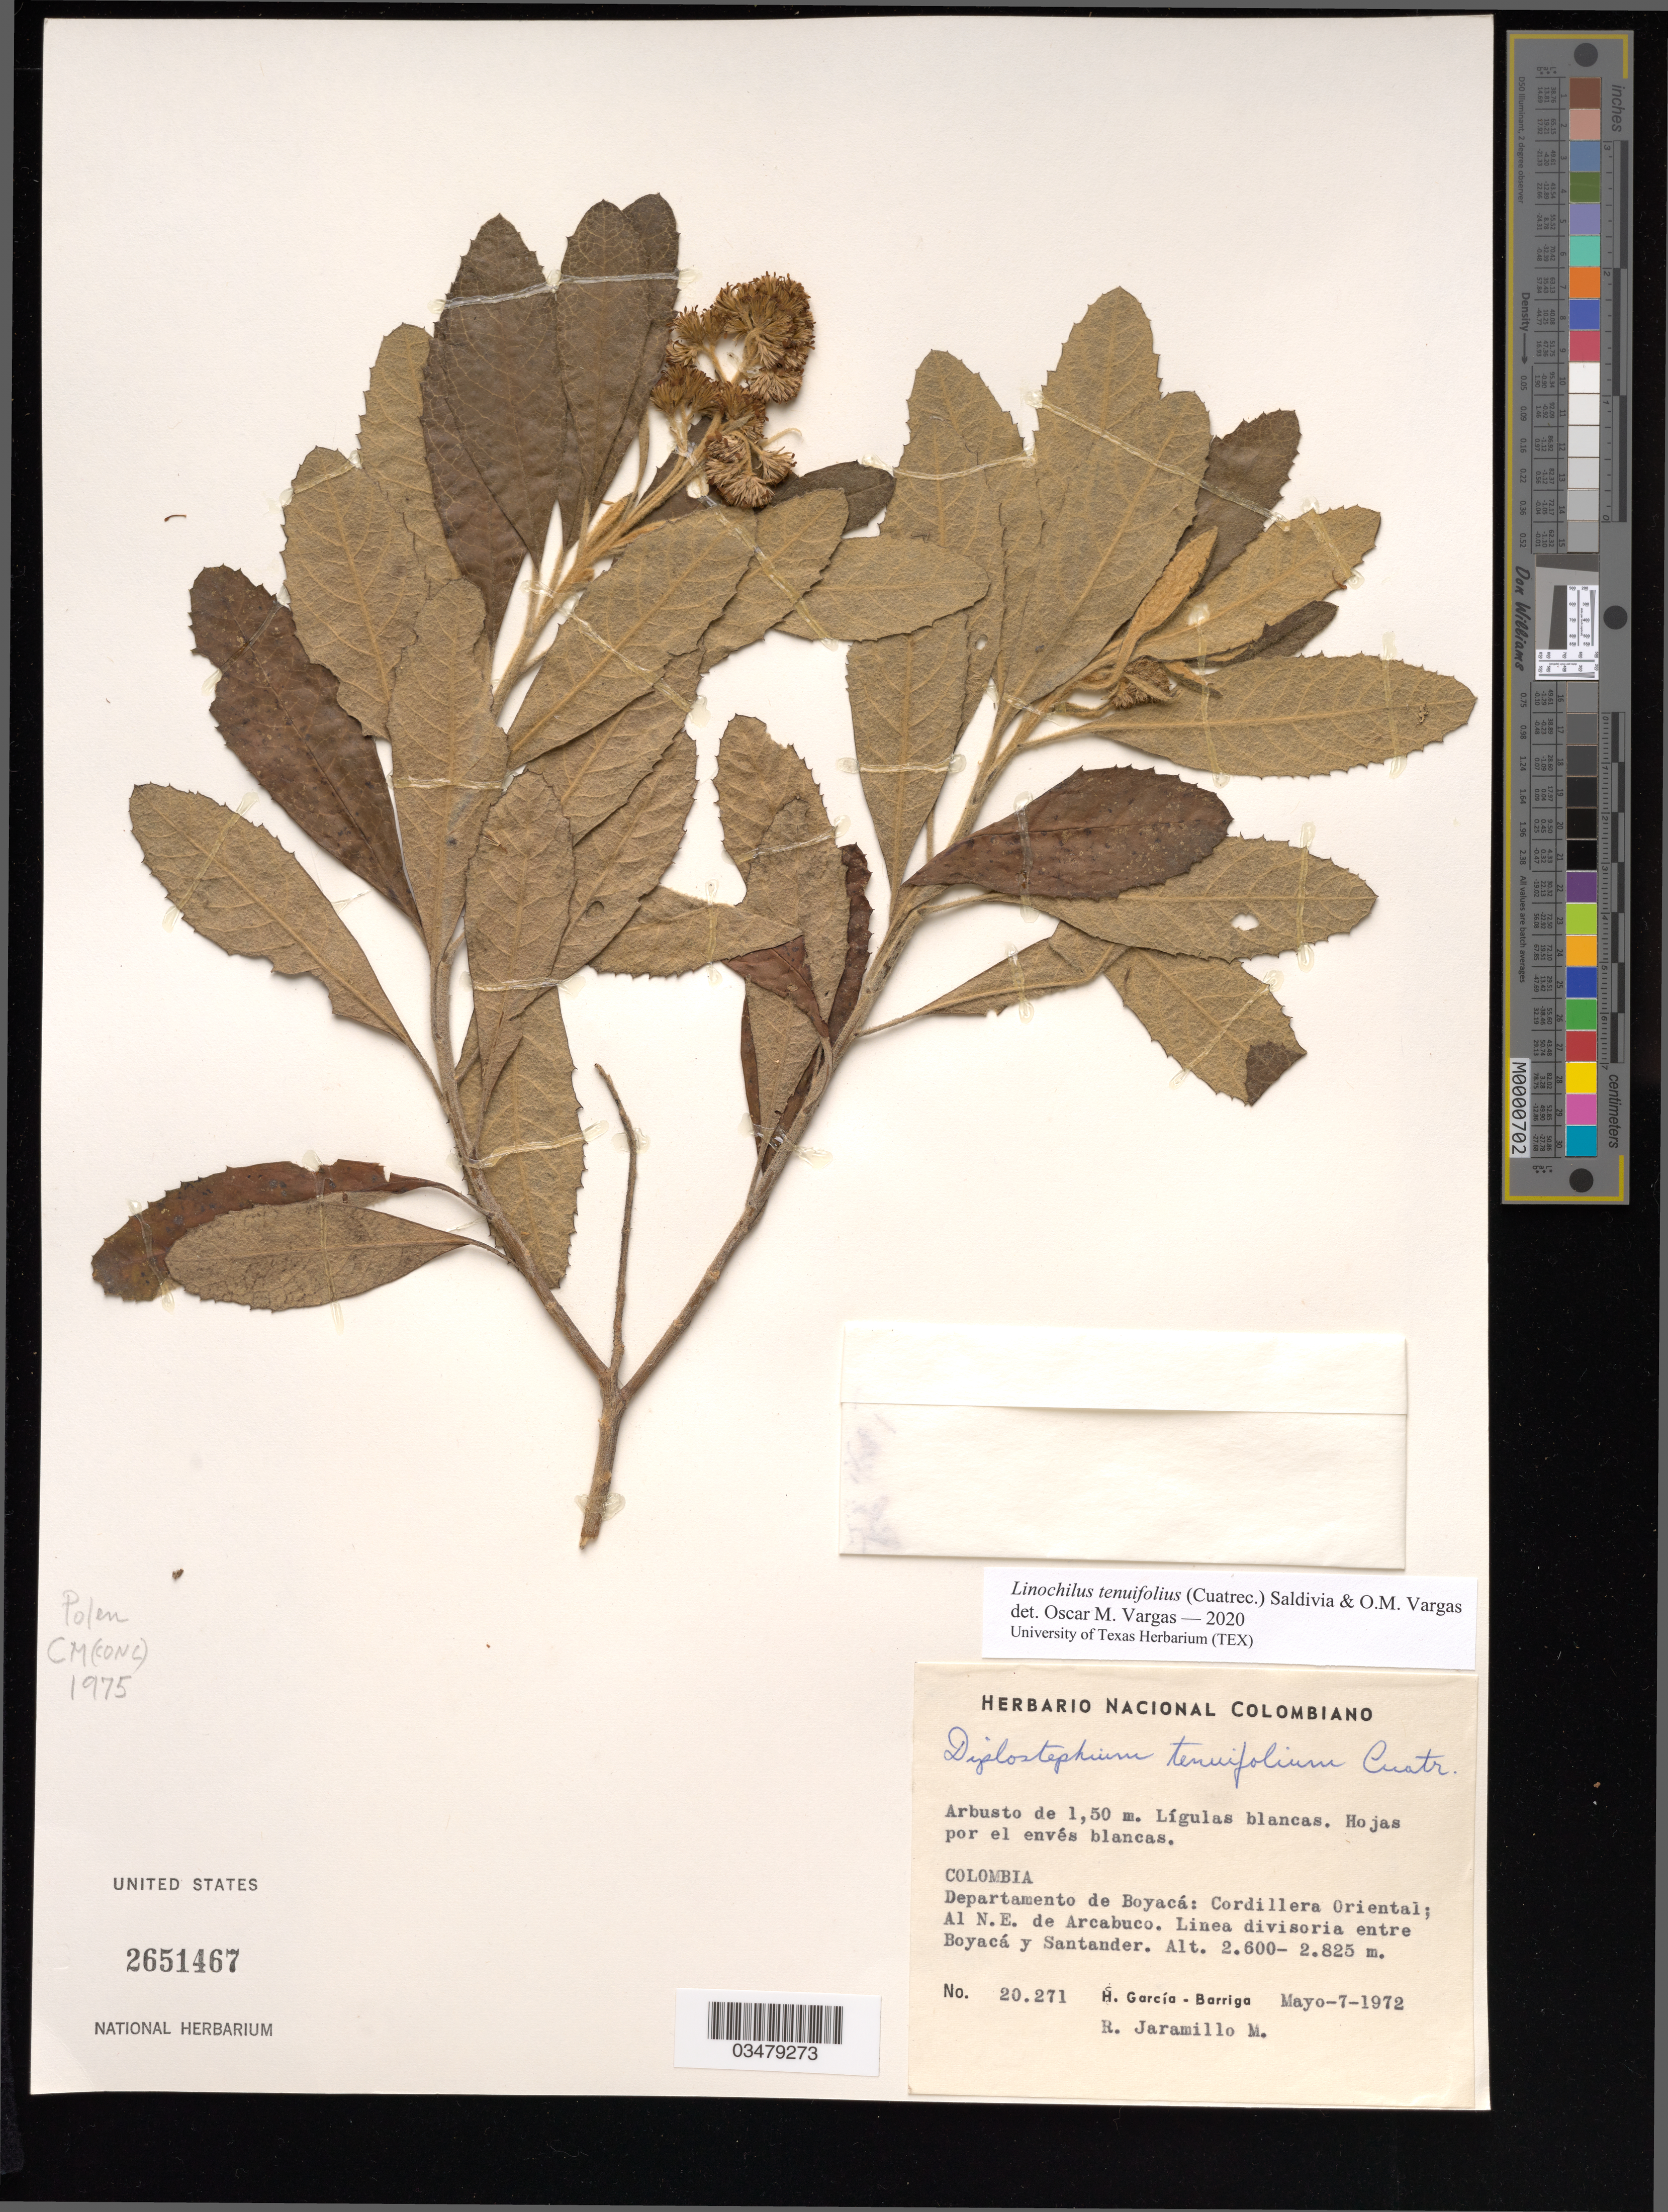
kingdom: Plantae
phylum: Tracheophyta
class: Magnoliopsida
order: Asterales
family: Asteraceae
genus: Linochilus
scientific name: Linochilus tenuifolius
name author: (Cuatrec.) Saldivia & O.M. Vargas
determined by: Vargas, Oscar M.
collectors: H. García Barriga & R. Jaramillo M.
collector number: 20271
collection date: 1972-05-07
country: Colombia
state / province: Boyacá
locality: Al NE de Arcabuco, línea divisoria entre Boyacá y Santander, Cordillera Oriental.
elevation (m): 2600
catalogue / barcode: US 2651467